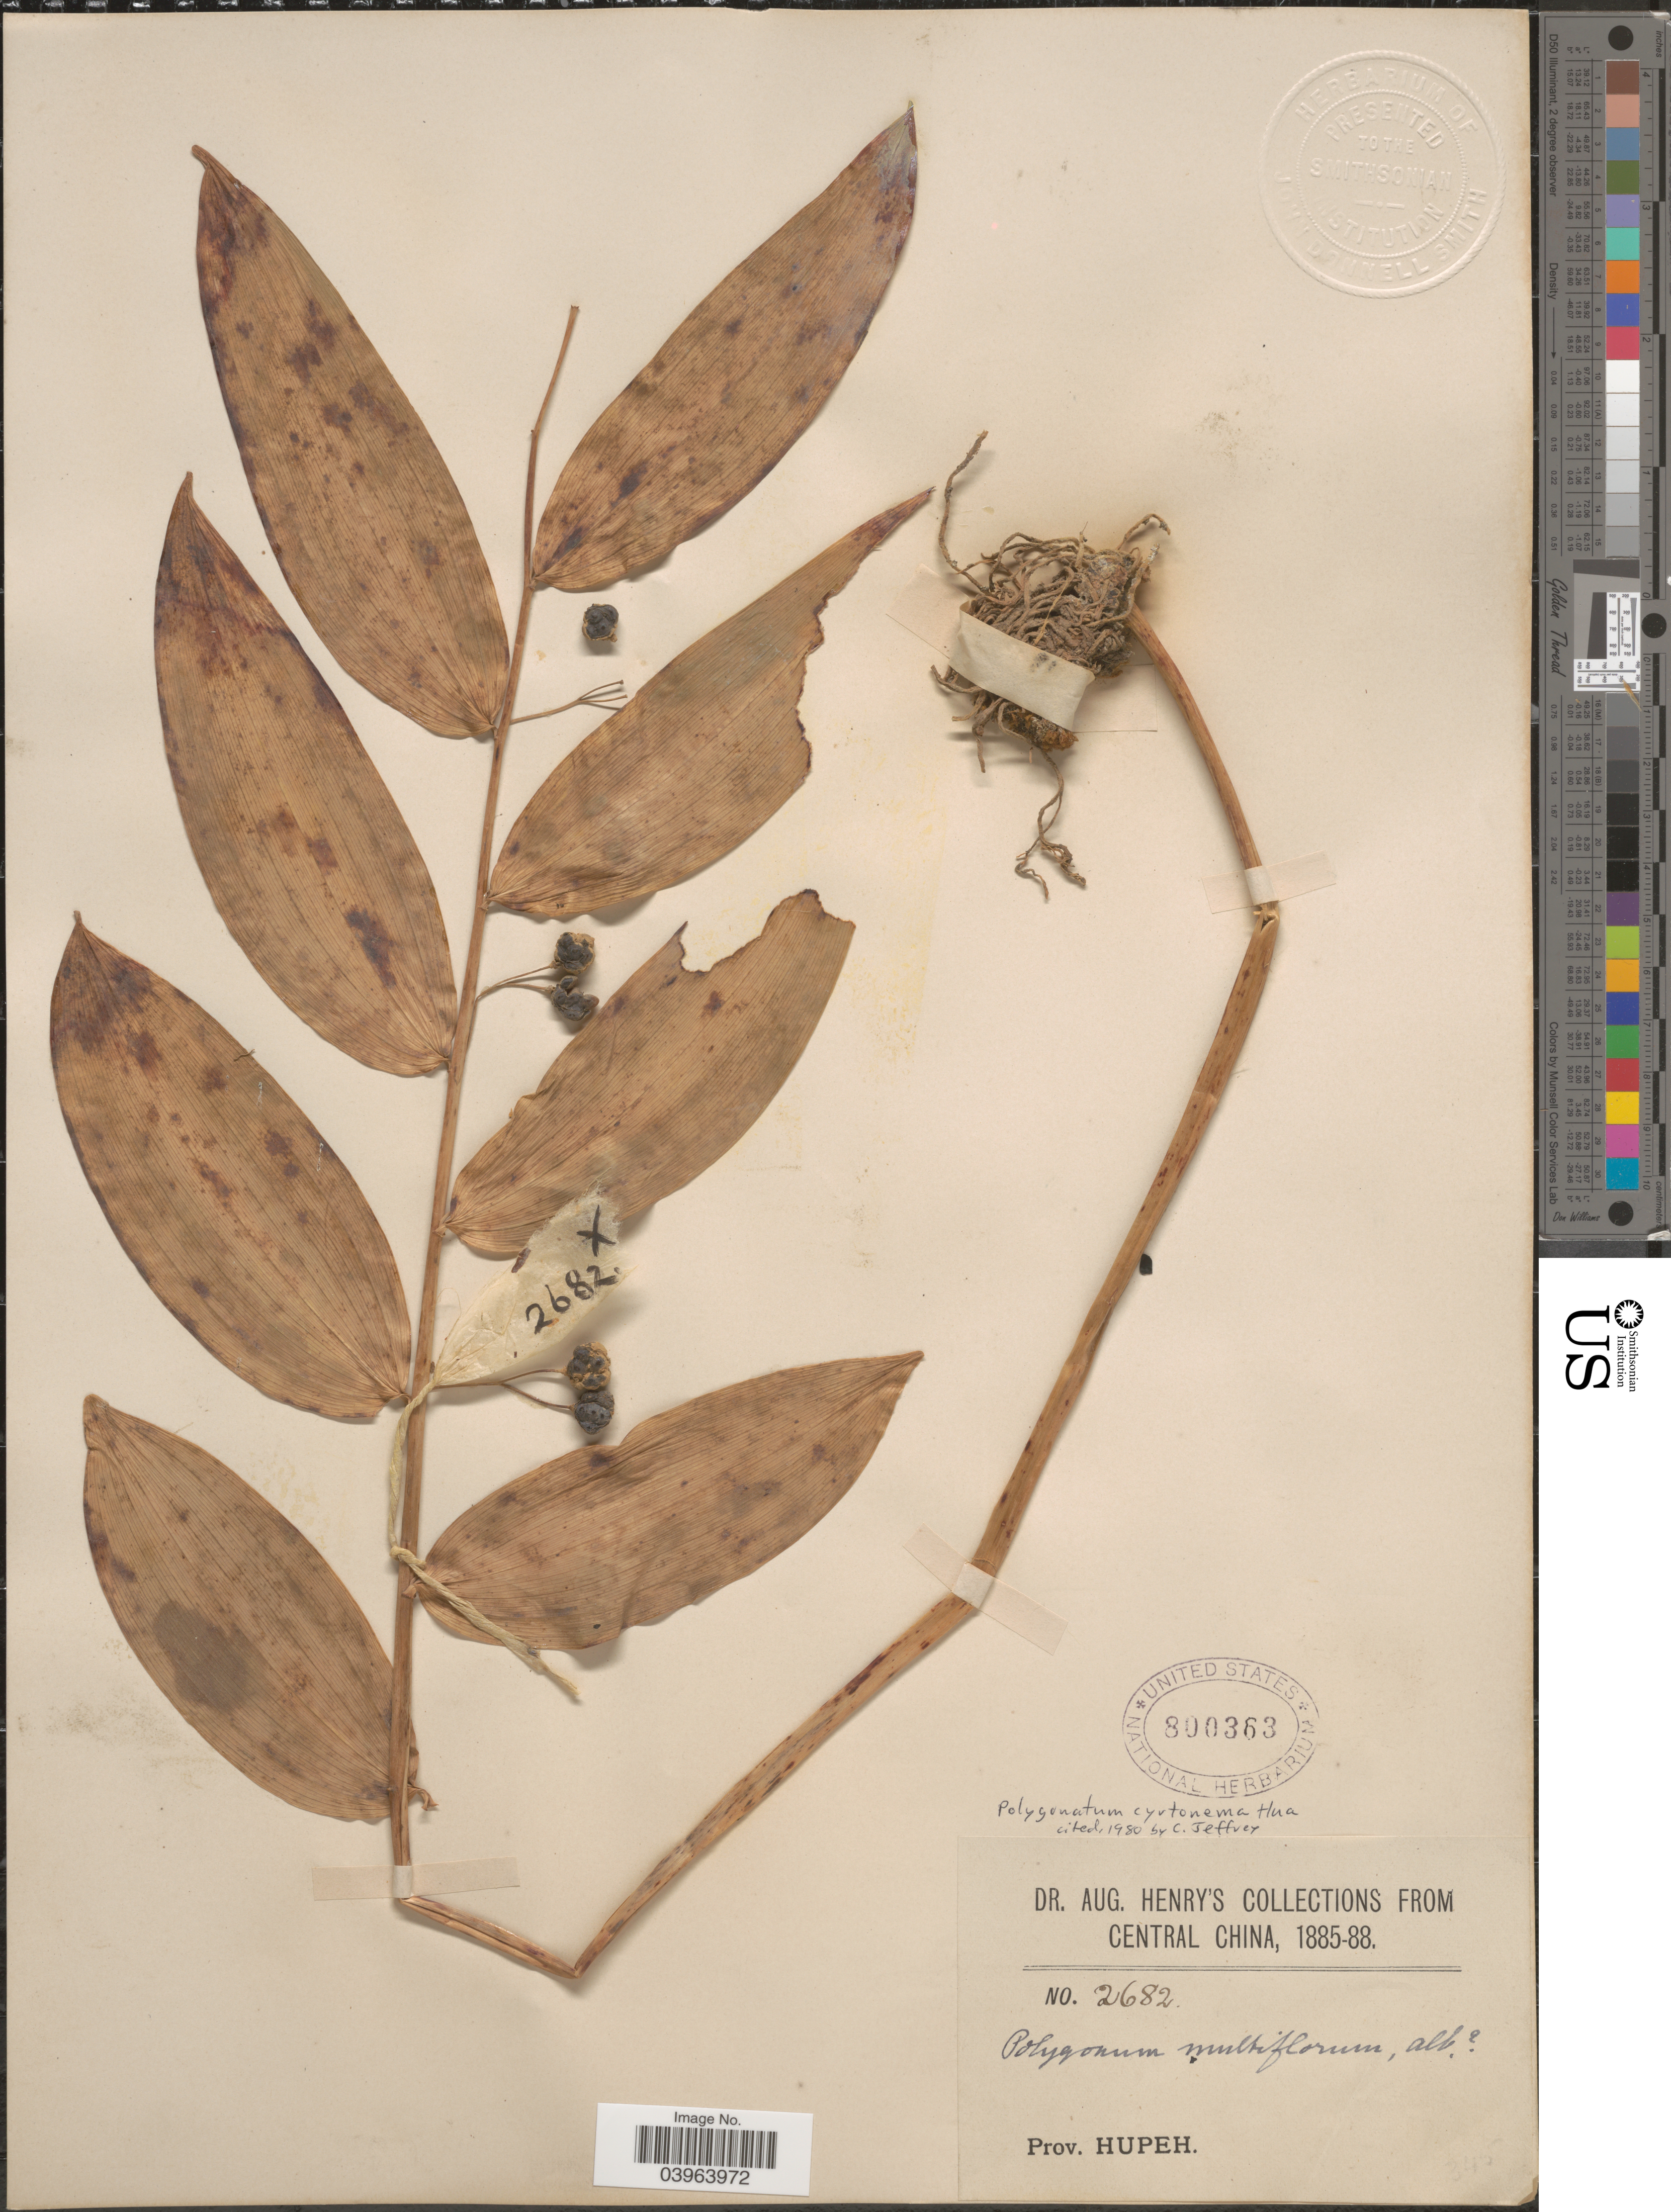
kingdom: Plantae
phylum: Tracheophyta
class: Liliopsida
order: Asparagales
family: Asparagaceae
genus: Polygonatum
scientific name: Polygonatum cyrtonema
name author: Hua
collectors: A. Henry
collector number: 2682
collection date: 1885/1888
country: China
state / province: Hubei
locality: Central China. Prov. Hupeh.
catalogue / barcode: US 800363